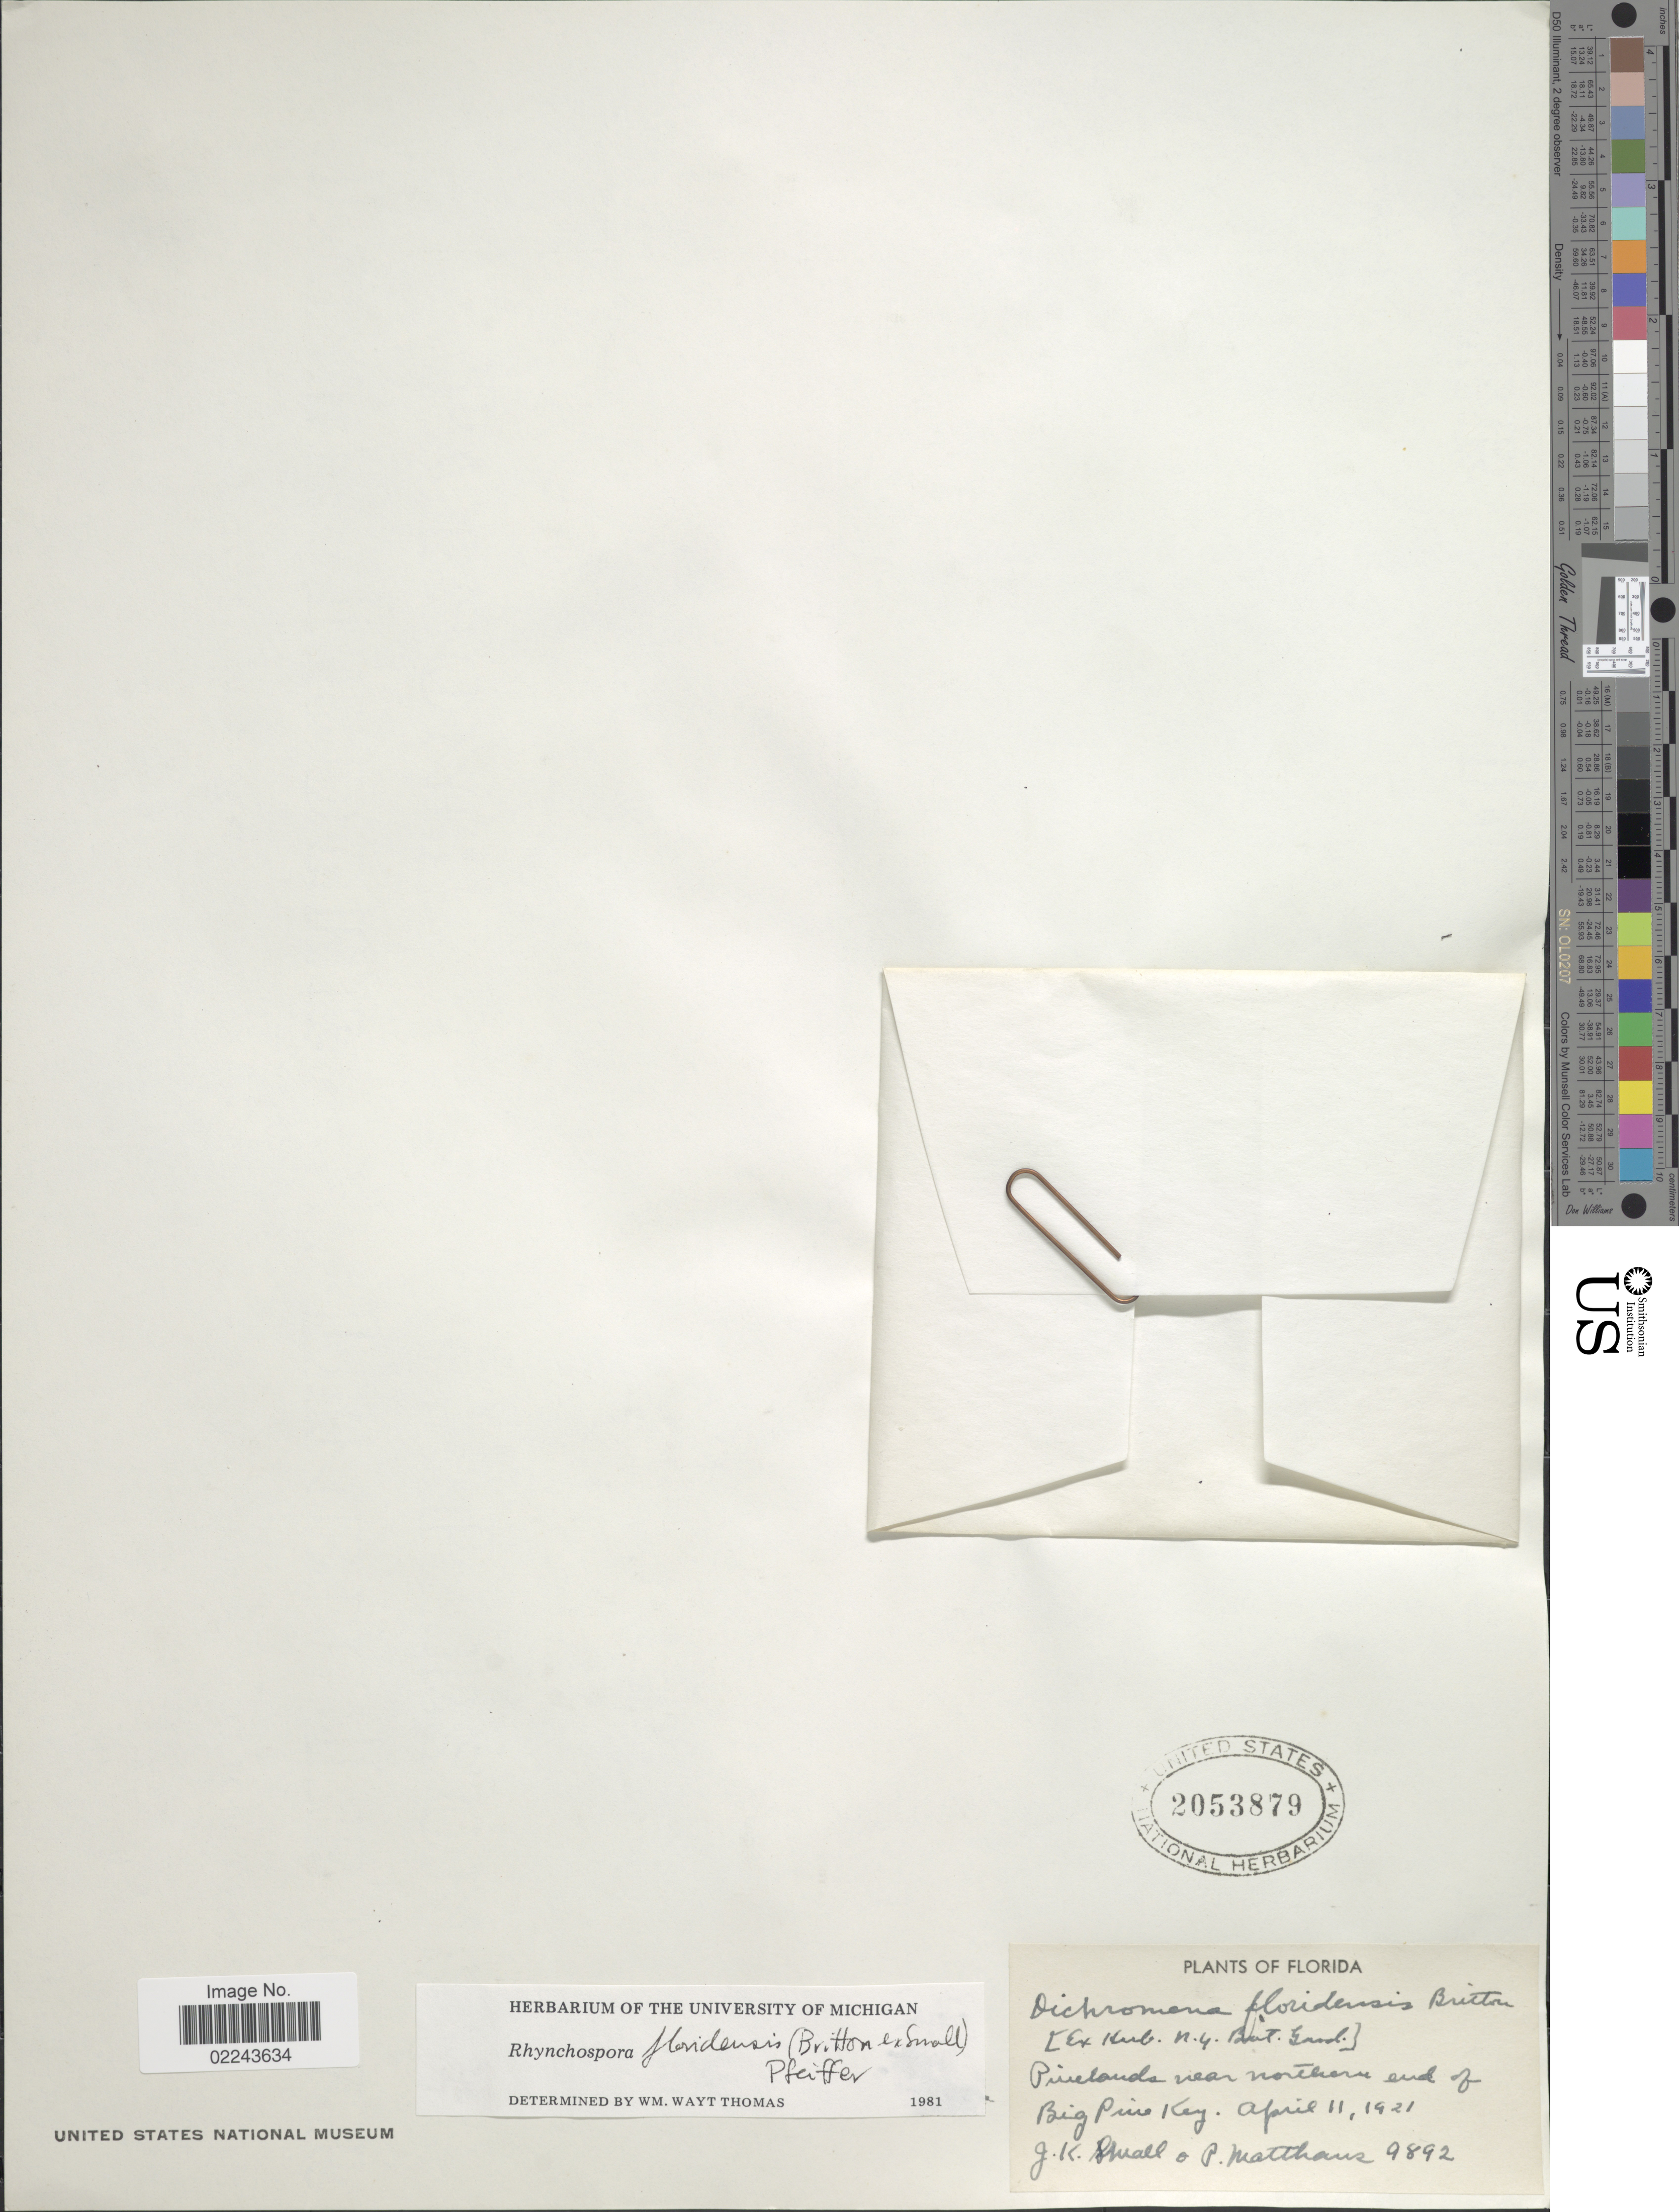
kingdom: Plantae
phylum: Tracheophyta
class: Liliopsida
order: Poales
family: Cyperaceae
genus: Rhynchospora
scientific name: Rhynchospora floridensis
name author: (Britton ex Small) H. Pfeiff.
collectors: J. K. Small & P. Matthaus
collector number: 9892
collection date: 1921-04-11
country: United States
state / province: Florida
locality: Pinelands near northern end of Big Pine Key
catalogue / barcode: US 2053879